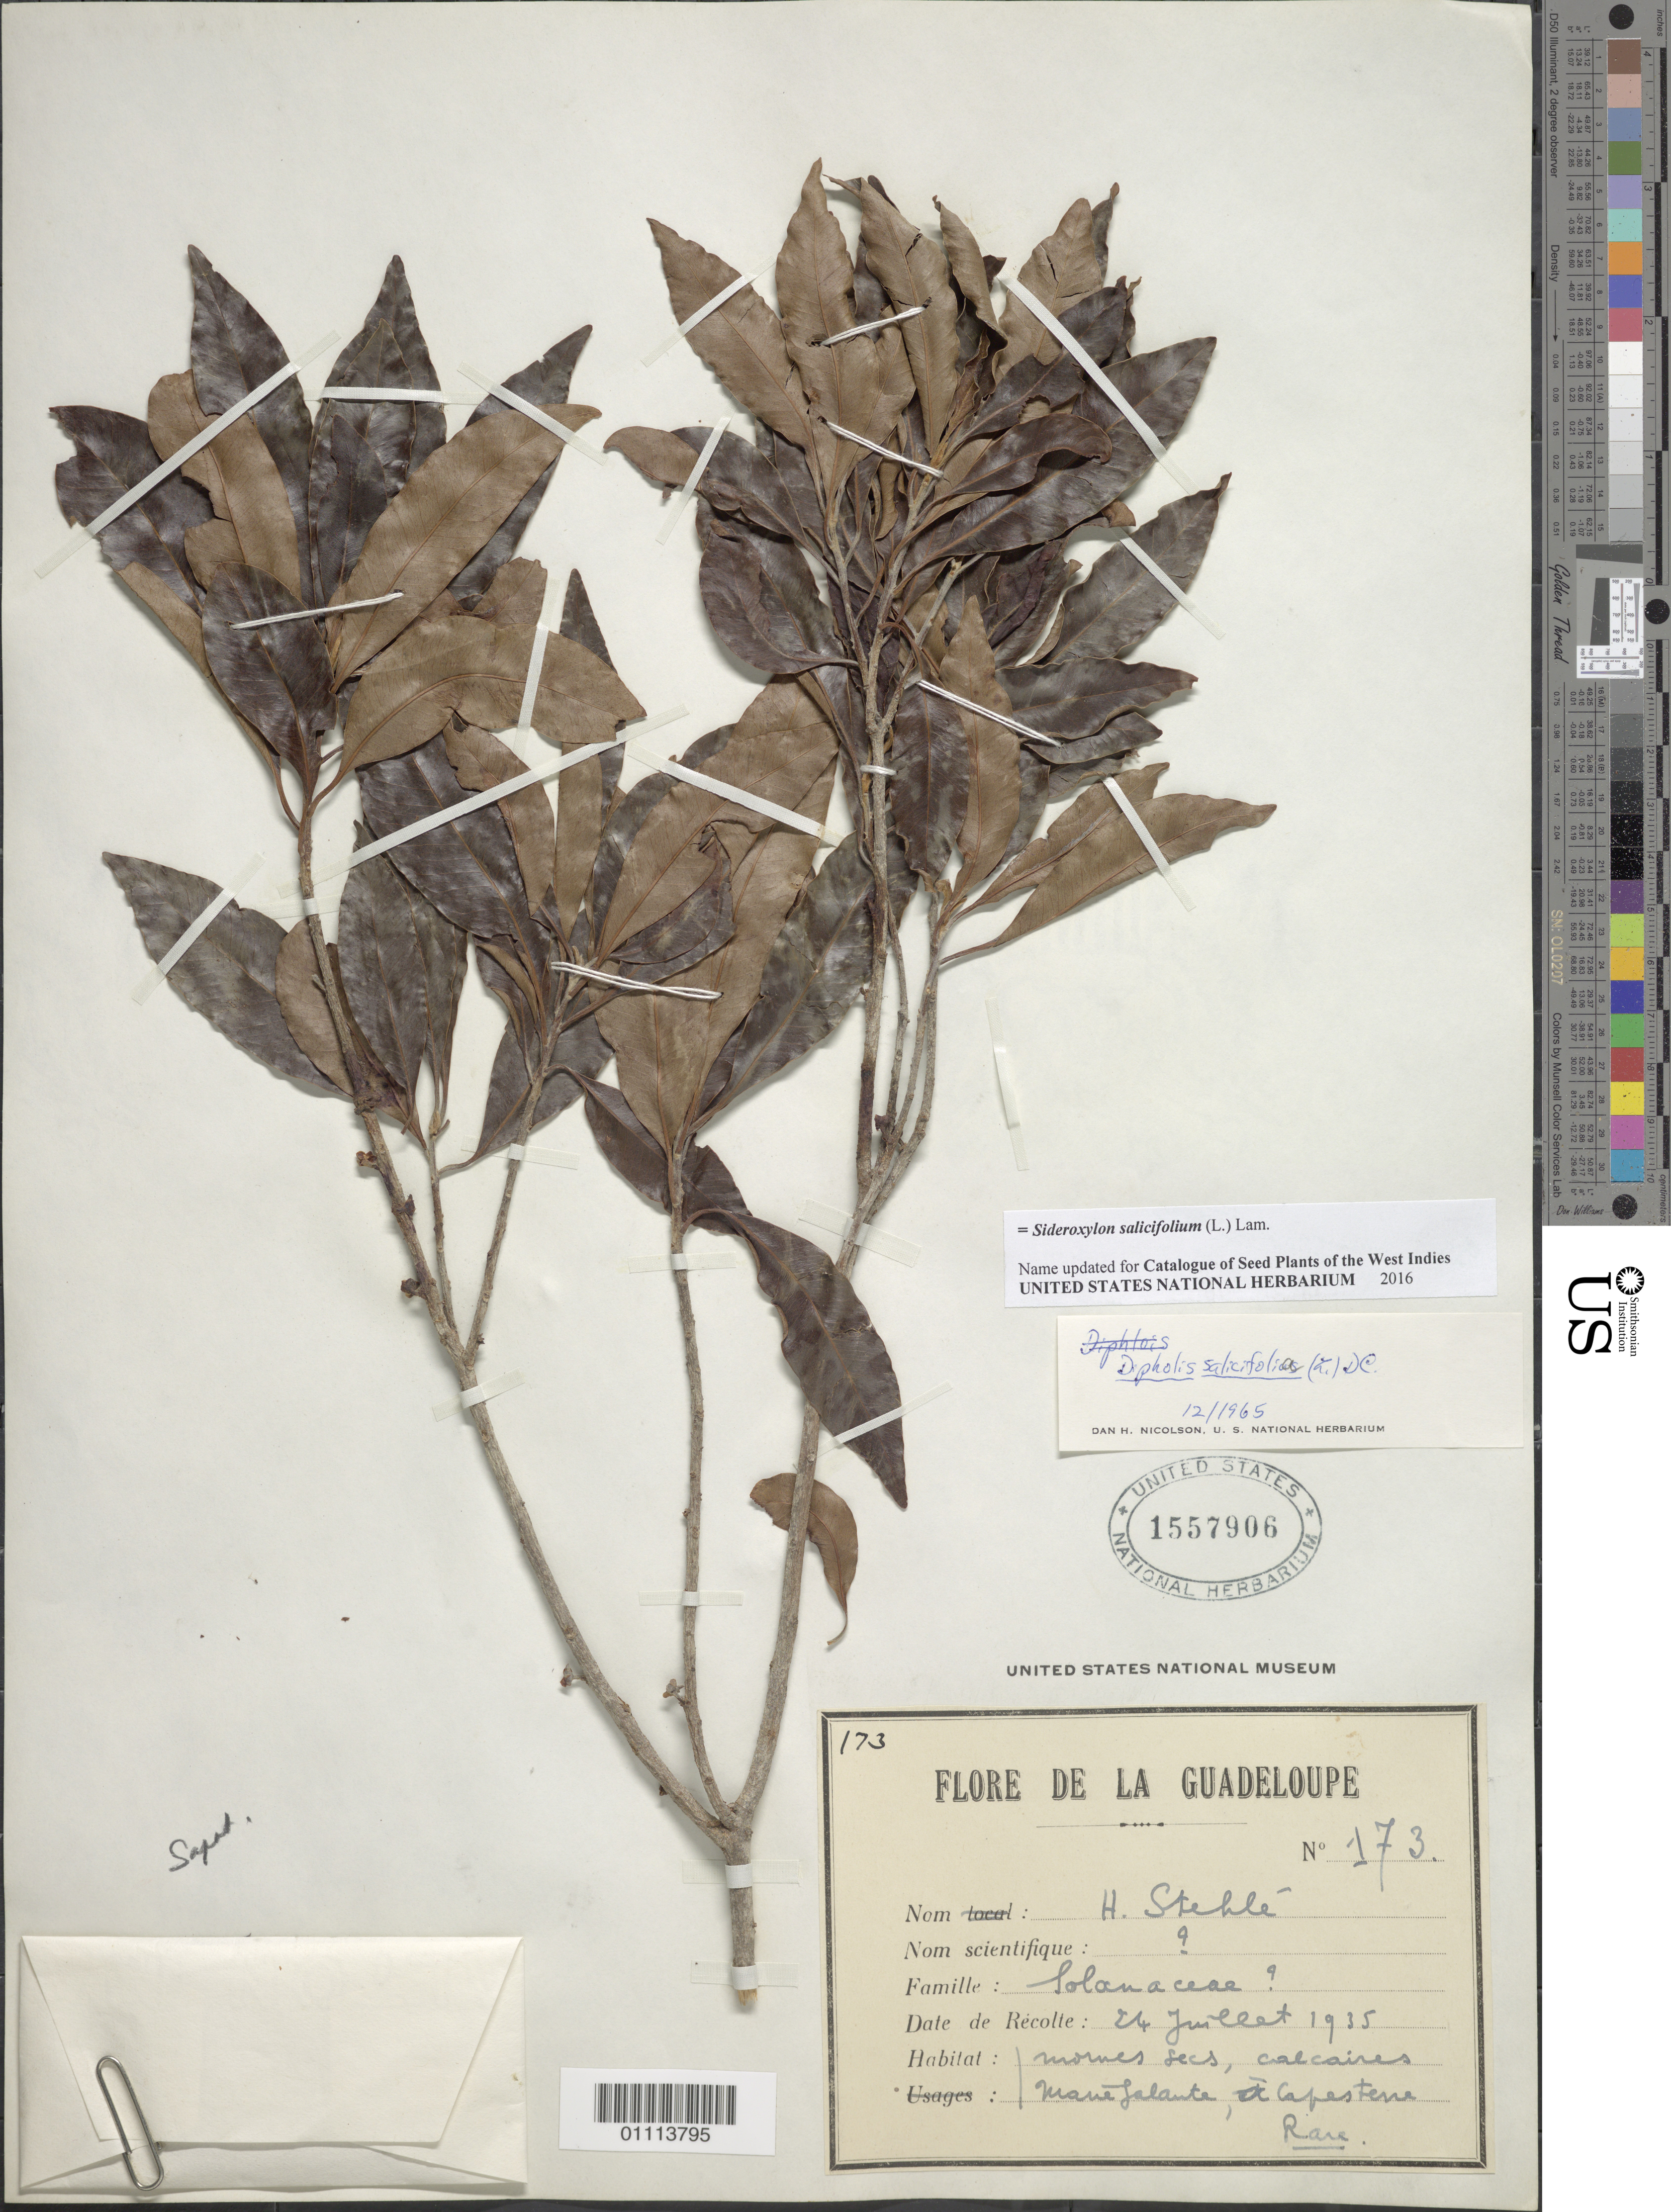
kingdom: Plantae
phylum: Tracheophyta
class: Magnoliopsida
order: Ericales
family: Sapotaceae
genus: Dipholis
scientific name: Dipholis salicifolia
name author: (L.) A. DC.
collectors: H. Stehlé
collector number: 173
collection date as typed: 24 Jul 1935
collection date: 1935-07-24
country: Guadeloupe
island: Marie Galante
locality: mornes secs, calcaires, Marie Galante, a Cafes terre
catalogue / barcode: US 1557906